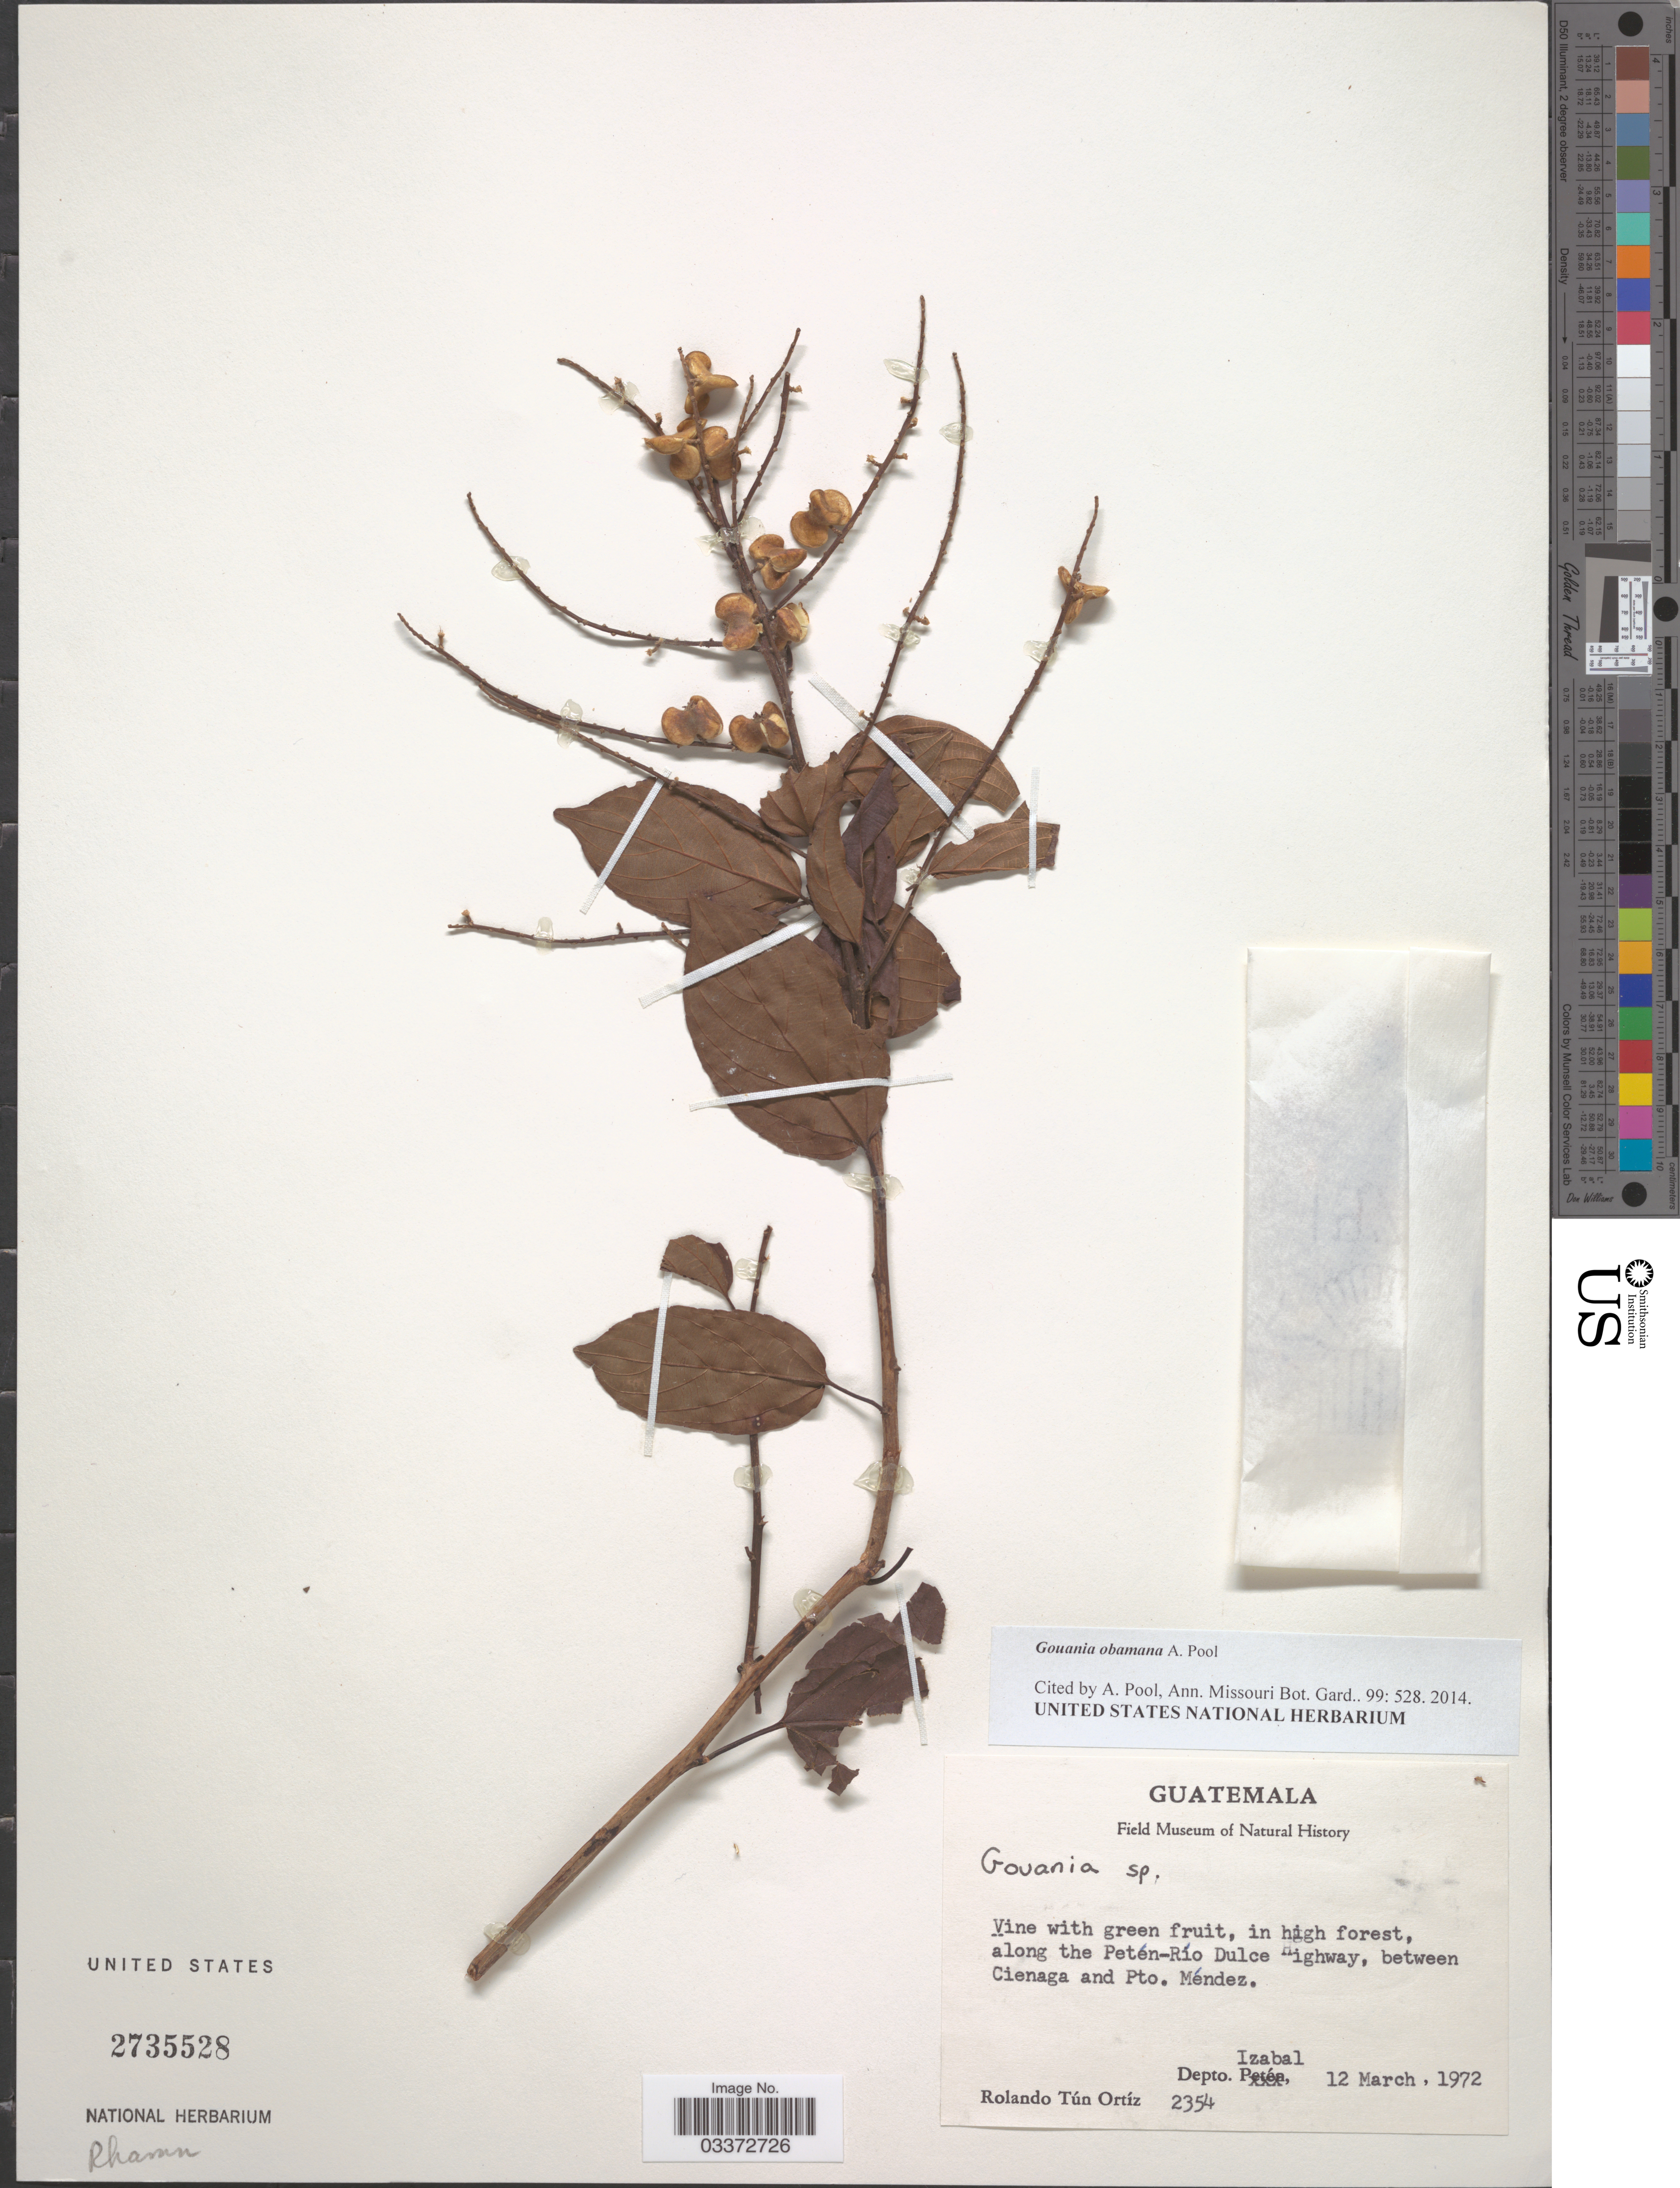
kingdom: Plantae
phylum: Tracheophyta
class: Magnoliopsida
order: Rosales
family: Rhamnaceae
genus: Gouania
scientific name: Gouania obamana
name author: A. Pool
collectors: R. T. Ortíz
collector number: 2354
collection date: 1972-03-12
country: Guatemala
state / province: Izabal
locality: Along the Petén-Río Dulce Highway, between Cienaga and Pto. Méndez. Depto. Izabal.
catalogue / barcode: US 2735528